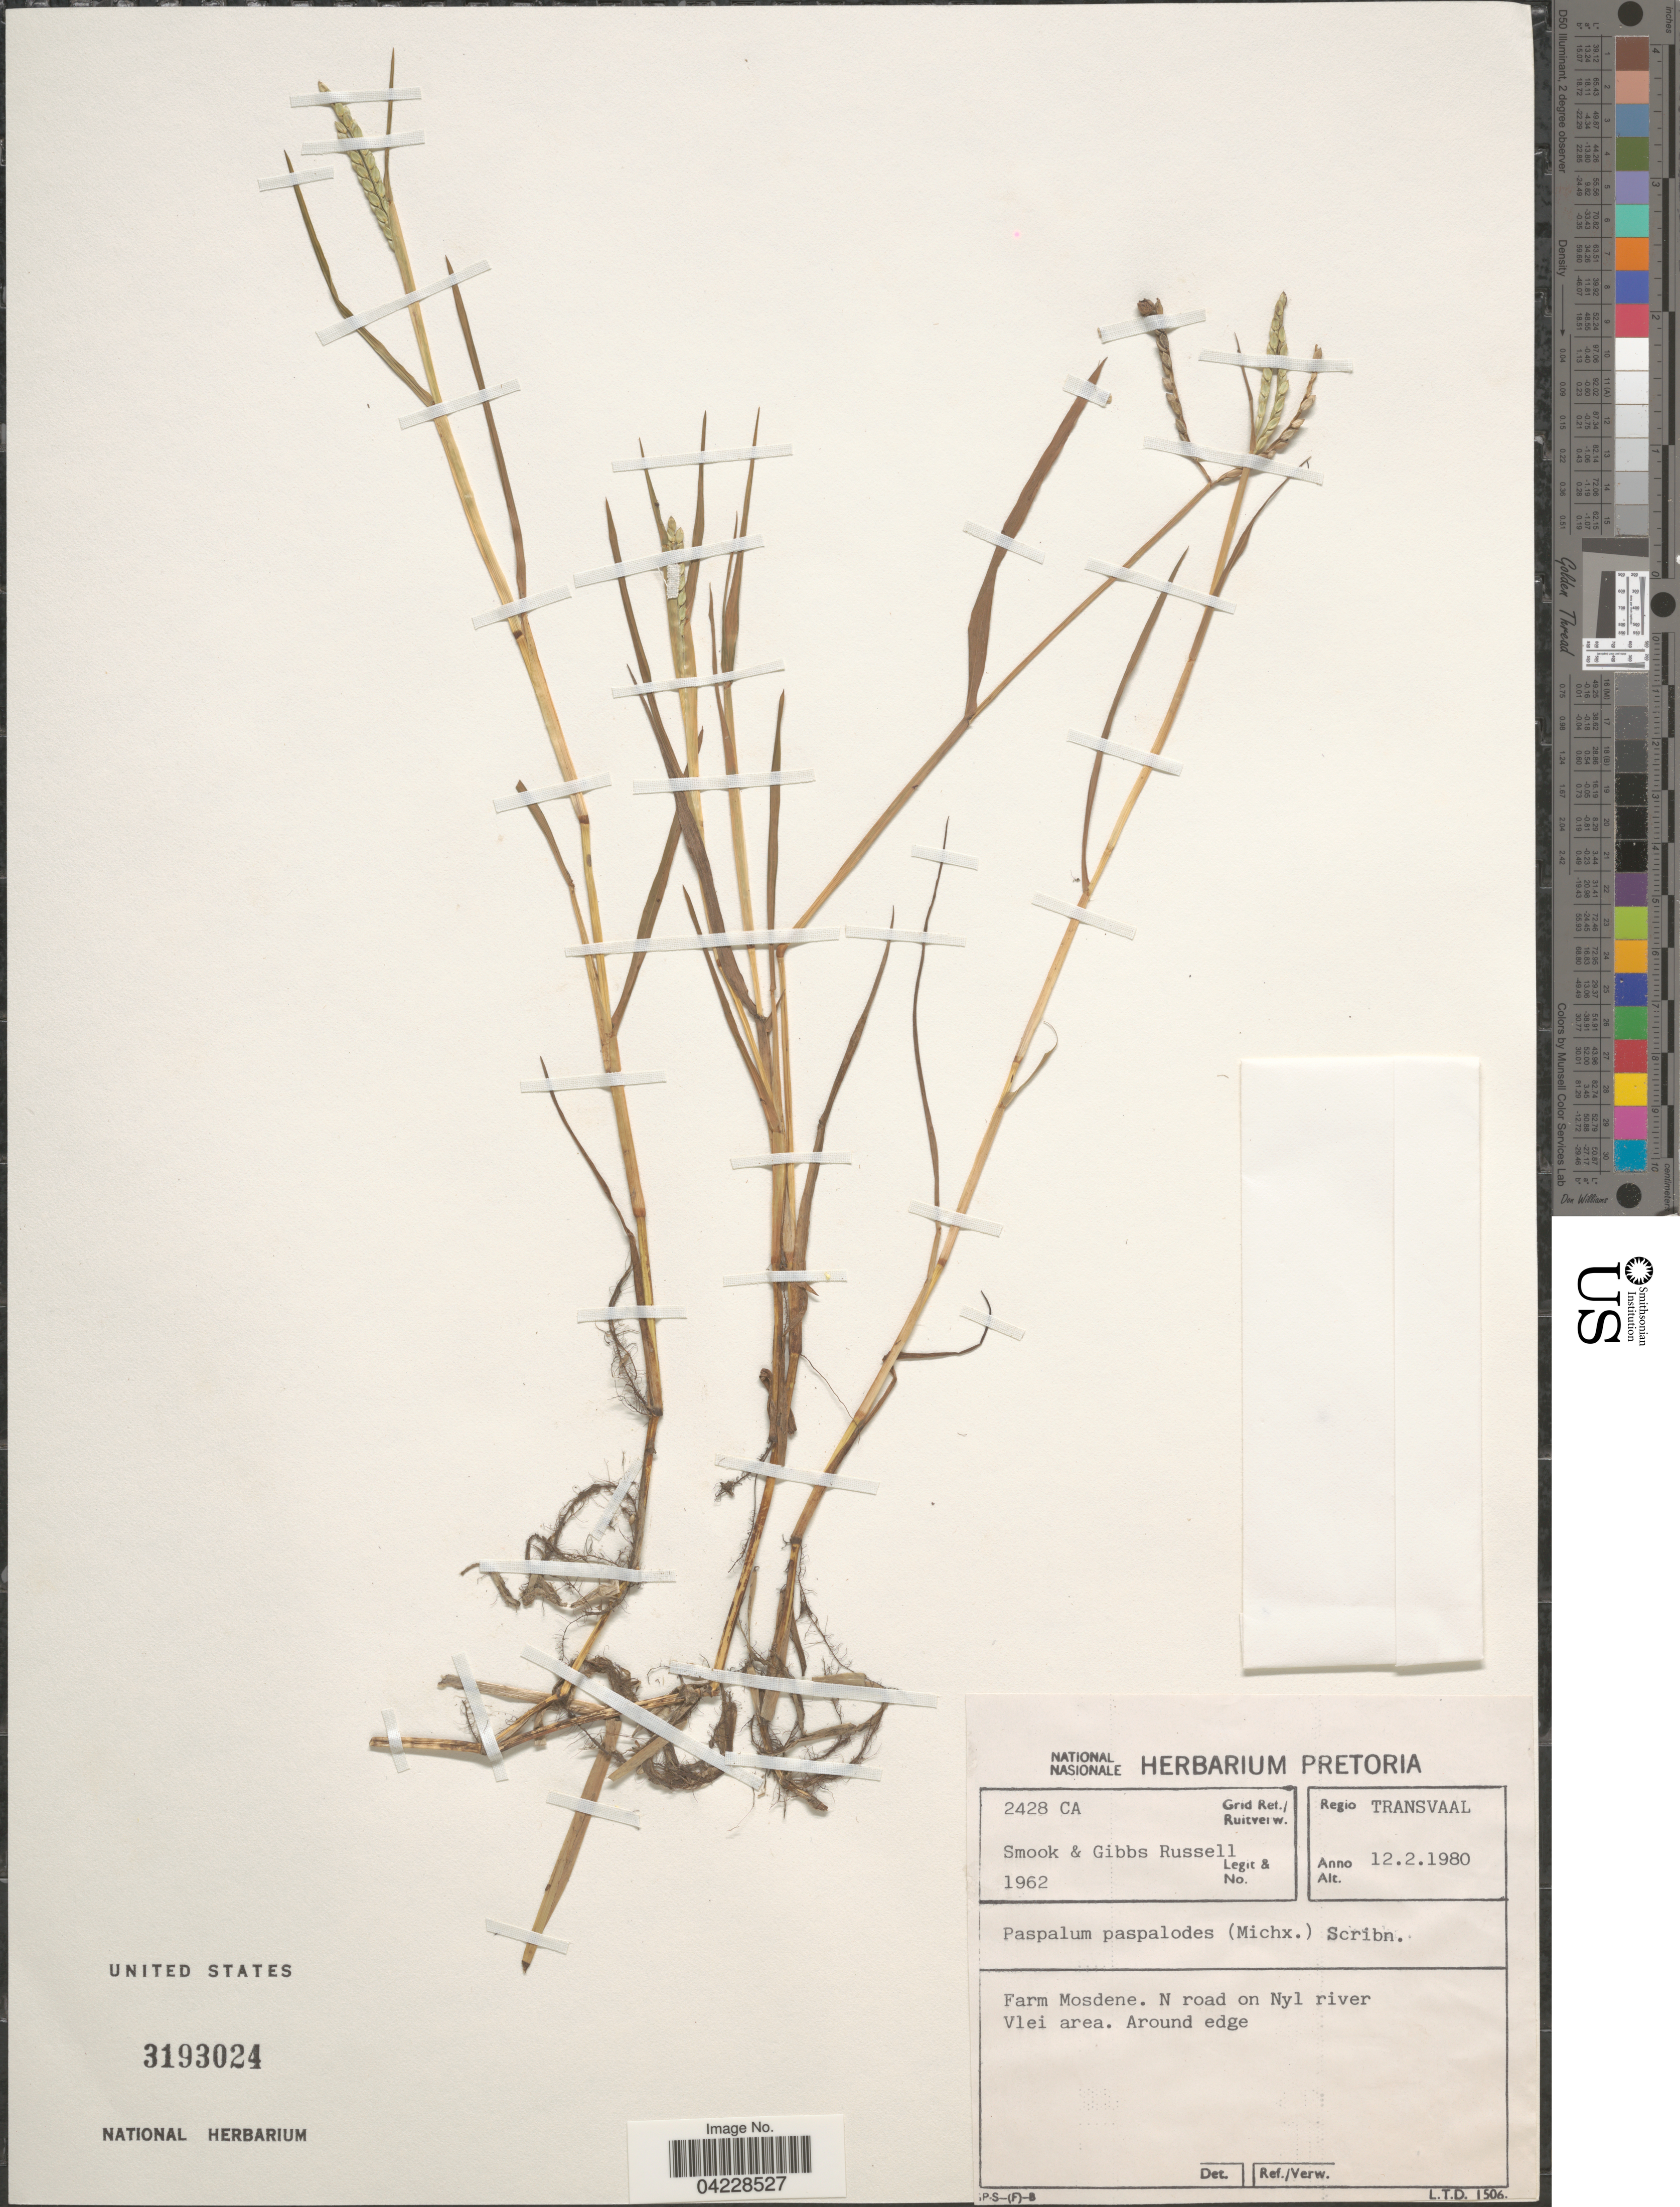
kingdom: Plantae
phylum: Tracheophyta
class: Liliopsida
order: Poales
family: Poaceae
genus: Paspalum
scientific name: Paspalum distichum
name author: L.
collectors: Smook & G. Russell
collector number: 1962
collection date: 1980-02-12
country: South Africa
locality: Grid Ref./ Ruitverw. 2428 CA. Regio Transvaal. Farm Mosdene. N road on Nyl river Vlei area.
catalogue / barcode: US 3193024